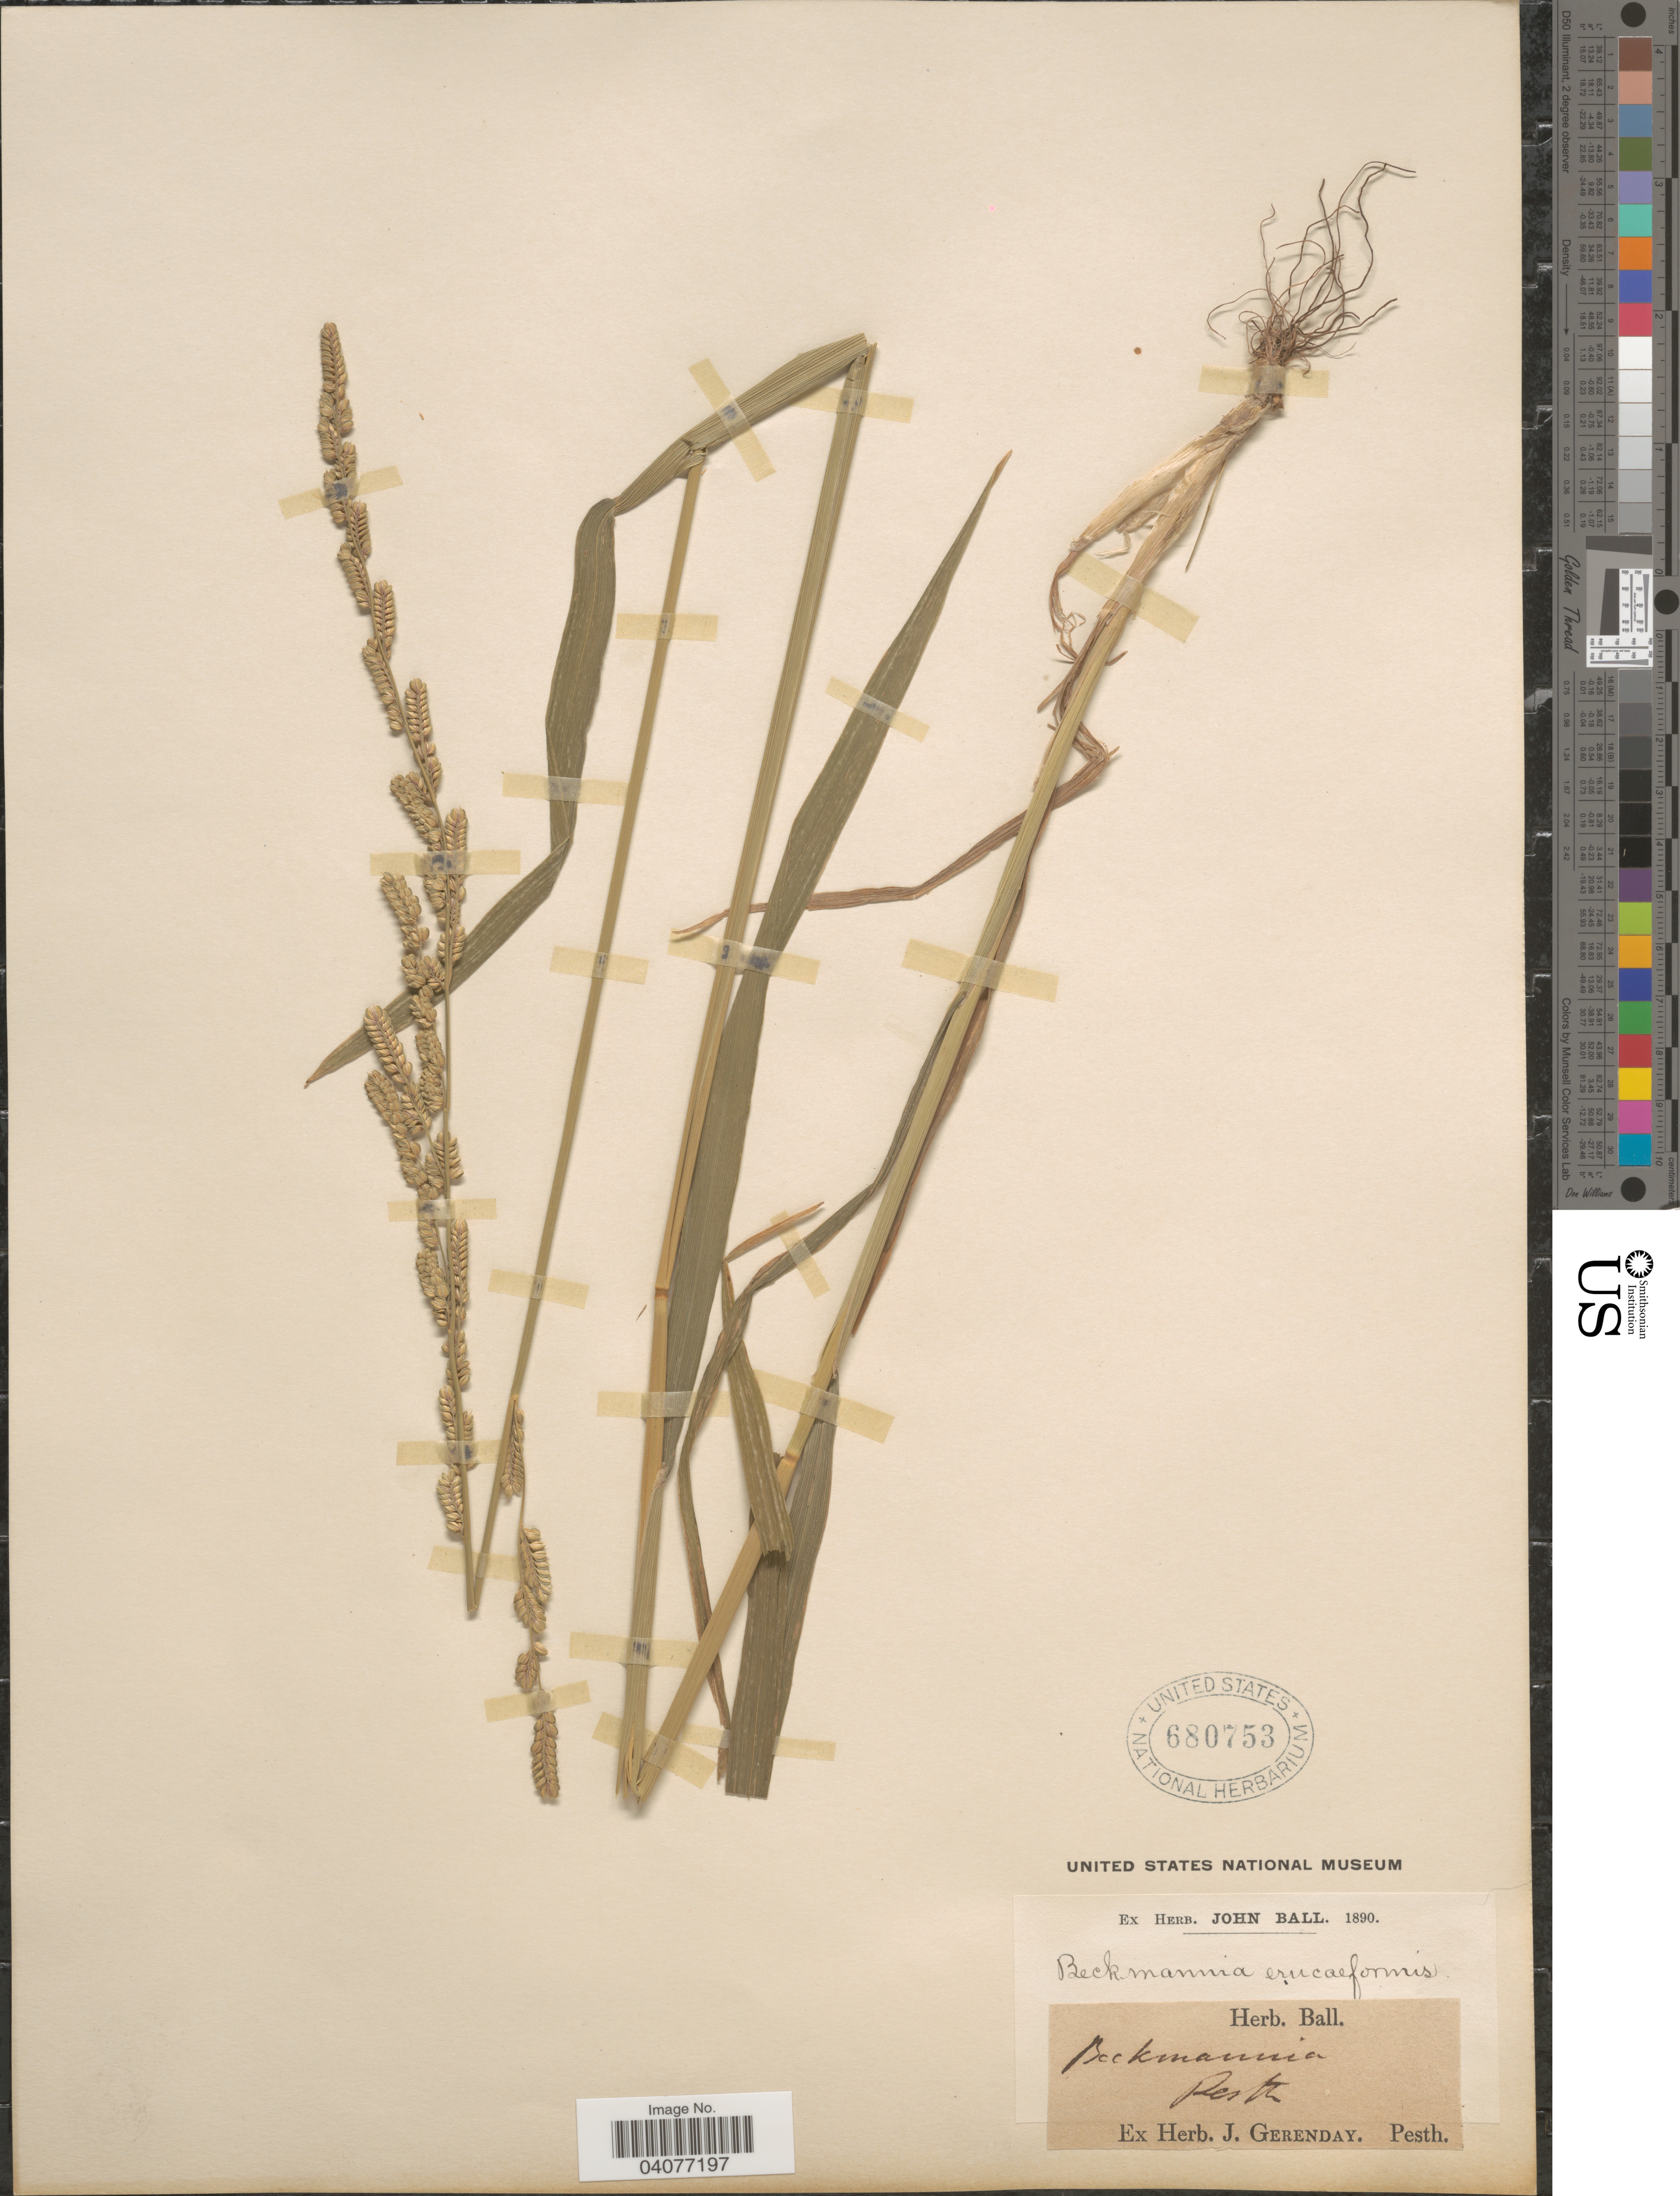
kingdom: Plantae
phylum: Tracheophyta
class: Liliopsida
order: Poales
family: Poaceae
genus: Beckmannia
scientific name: Beckmannia eruciformis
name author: (L.) Host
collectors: Ex herb. J. Gerenday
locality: Perth.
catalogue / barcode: US 680753